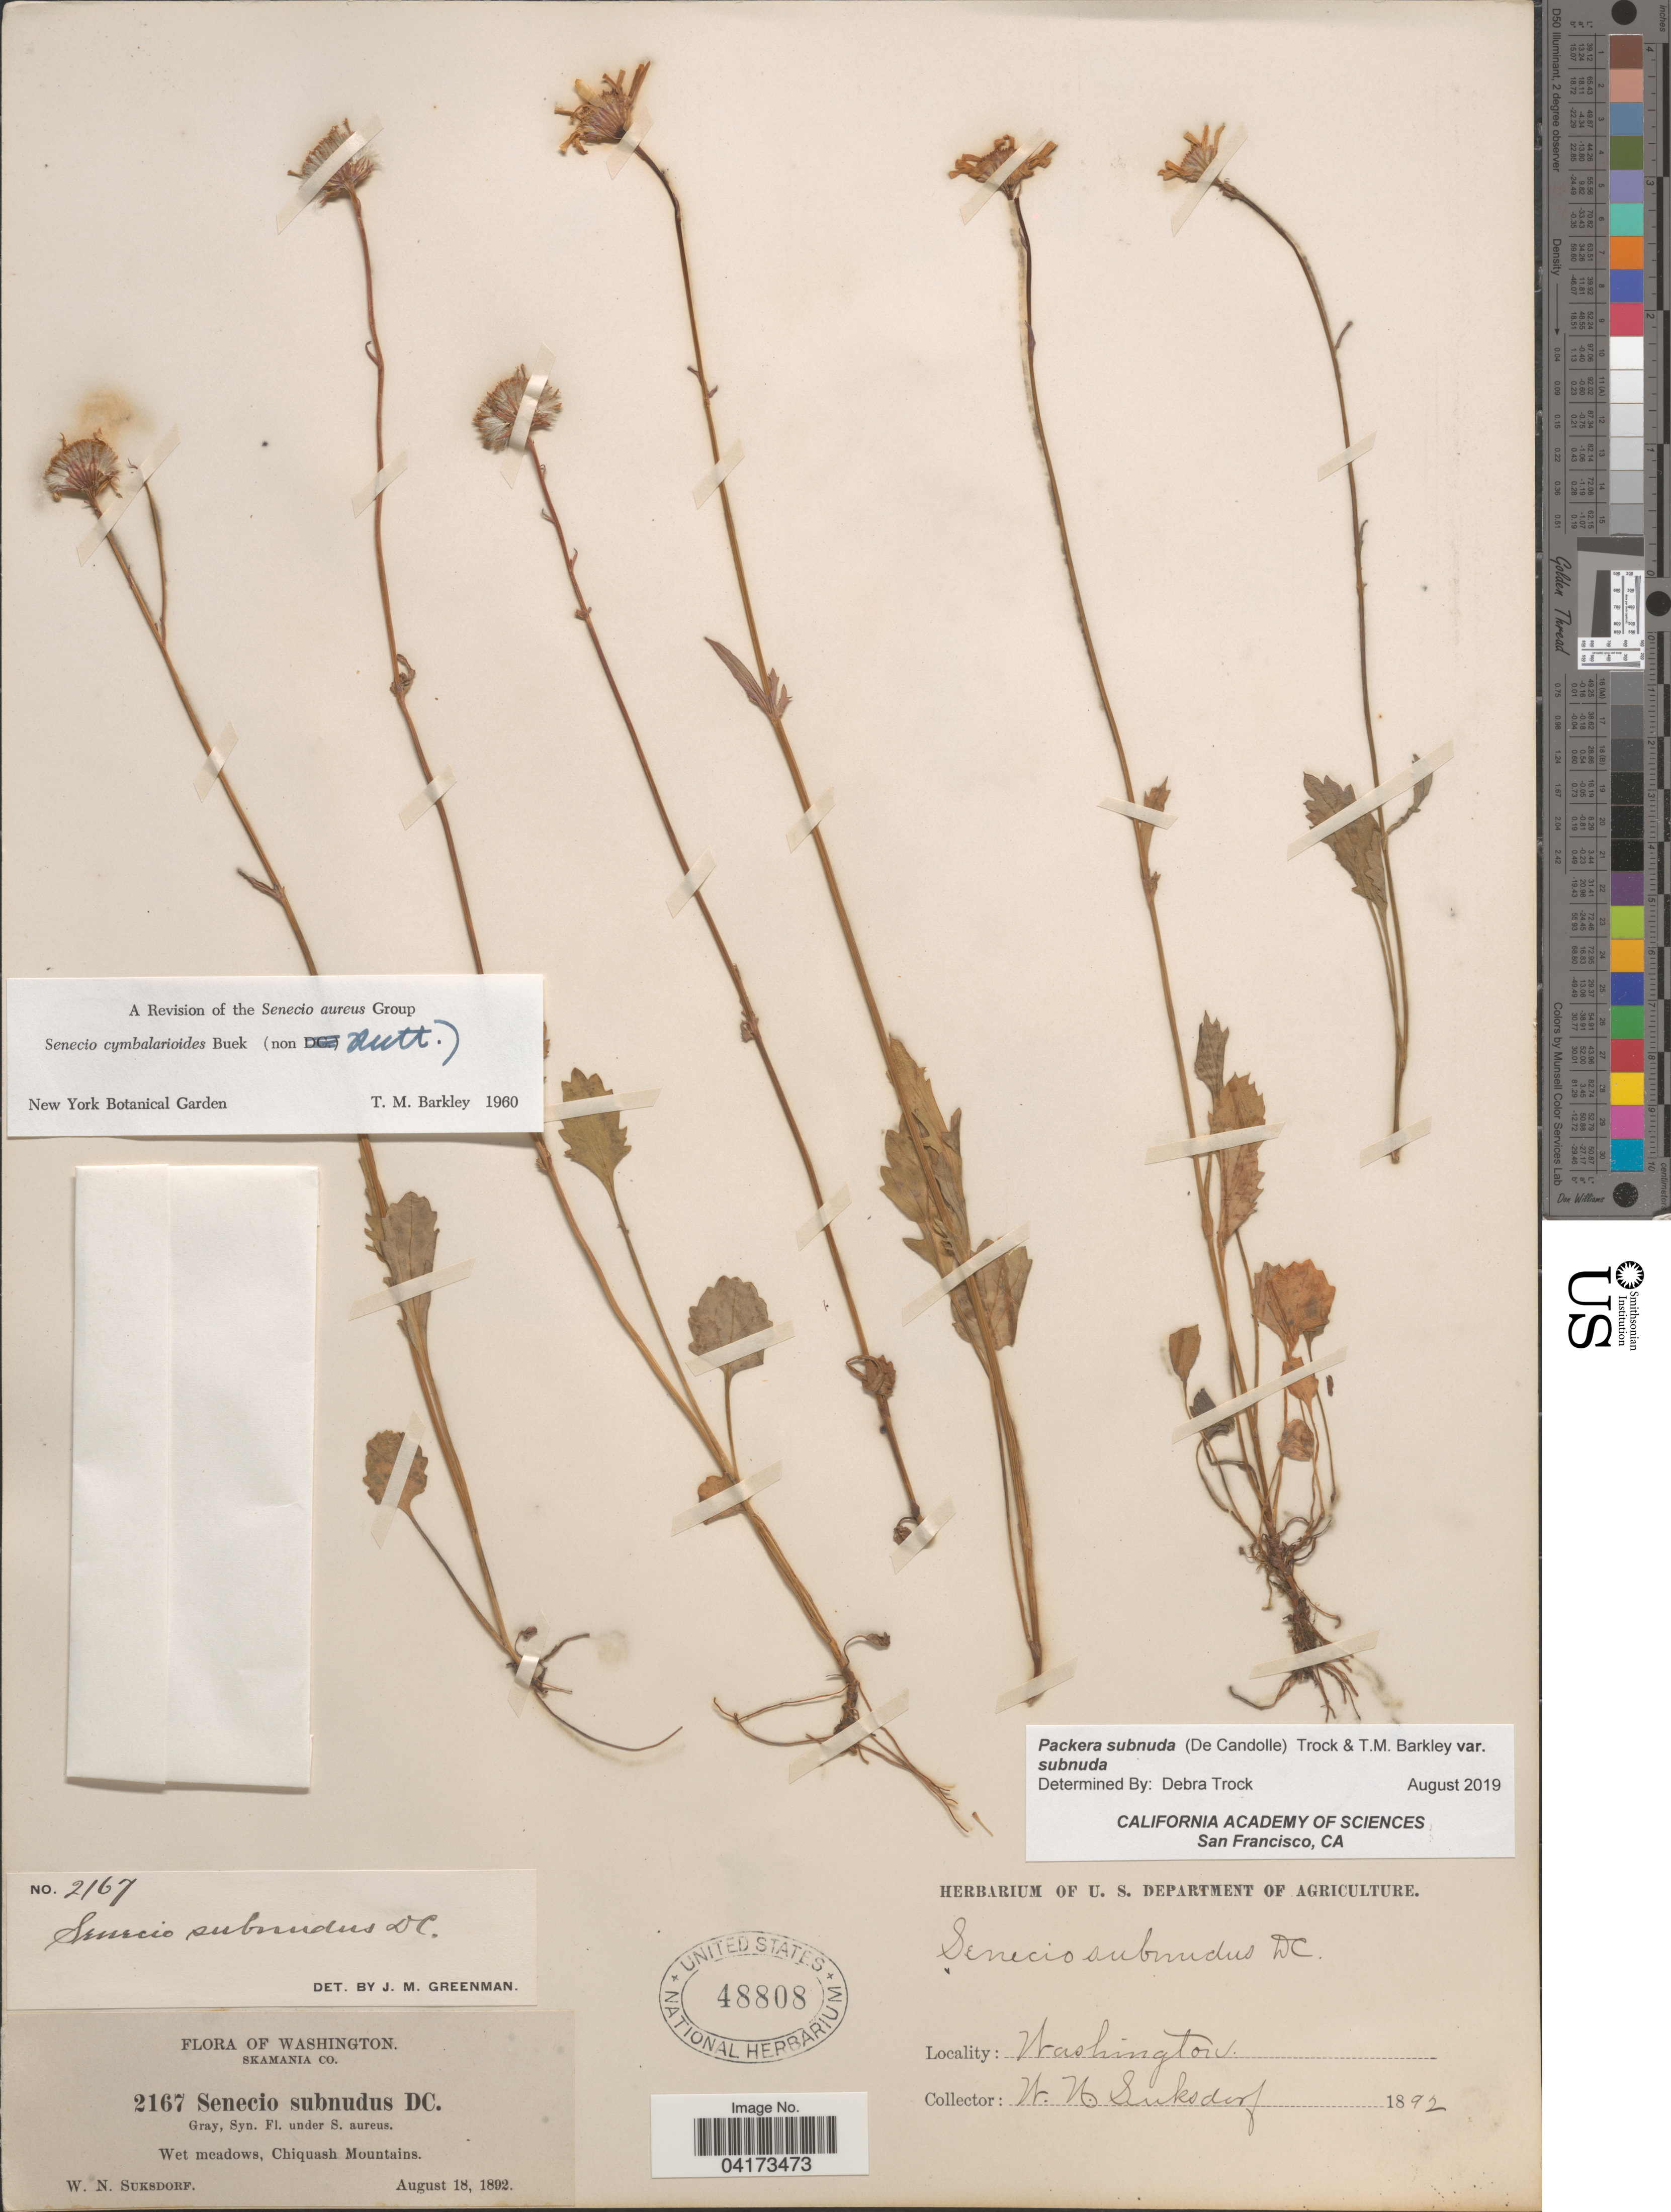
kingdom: Plantae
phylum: Tracheophyta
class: Magnoliopsida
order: Asterales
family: Asteraceae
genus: Packera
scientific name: Packera subnuda var. subnuda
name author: (DC.) Trock & T.M. Barkley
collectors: W. N. Suksdorf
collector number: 2167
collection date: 1892-08-18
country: United States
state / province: Washington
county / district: Skamania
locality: Skamania Co. Wet meadows, Chiquash Mountains.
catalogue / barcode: US 48808